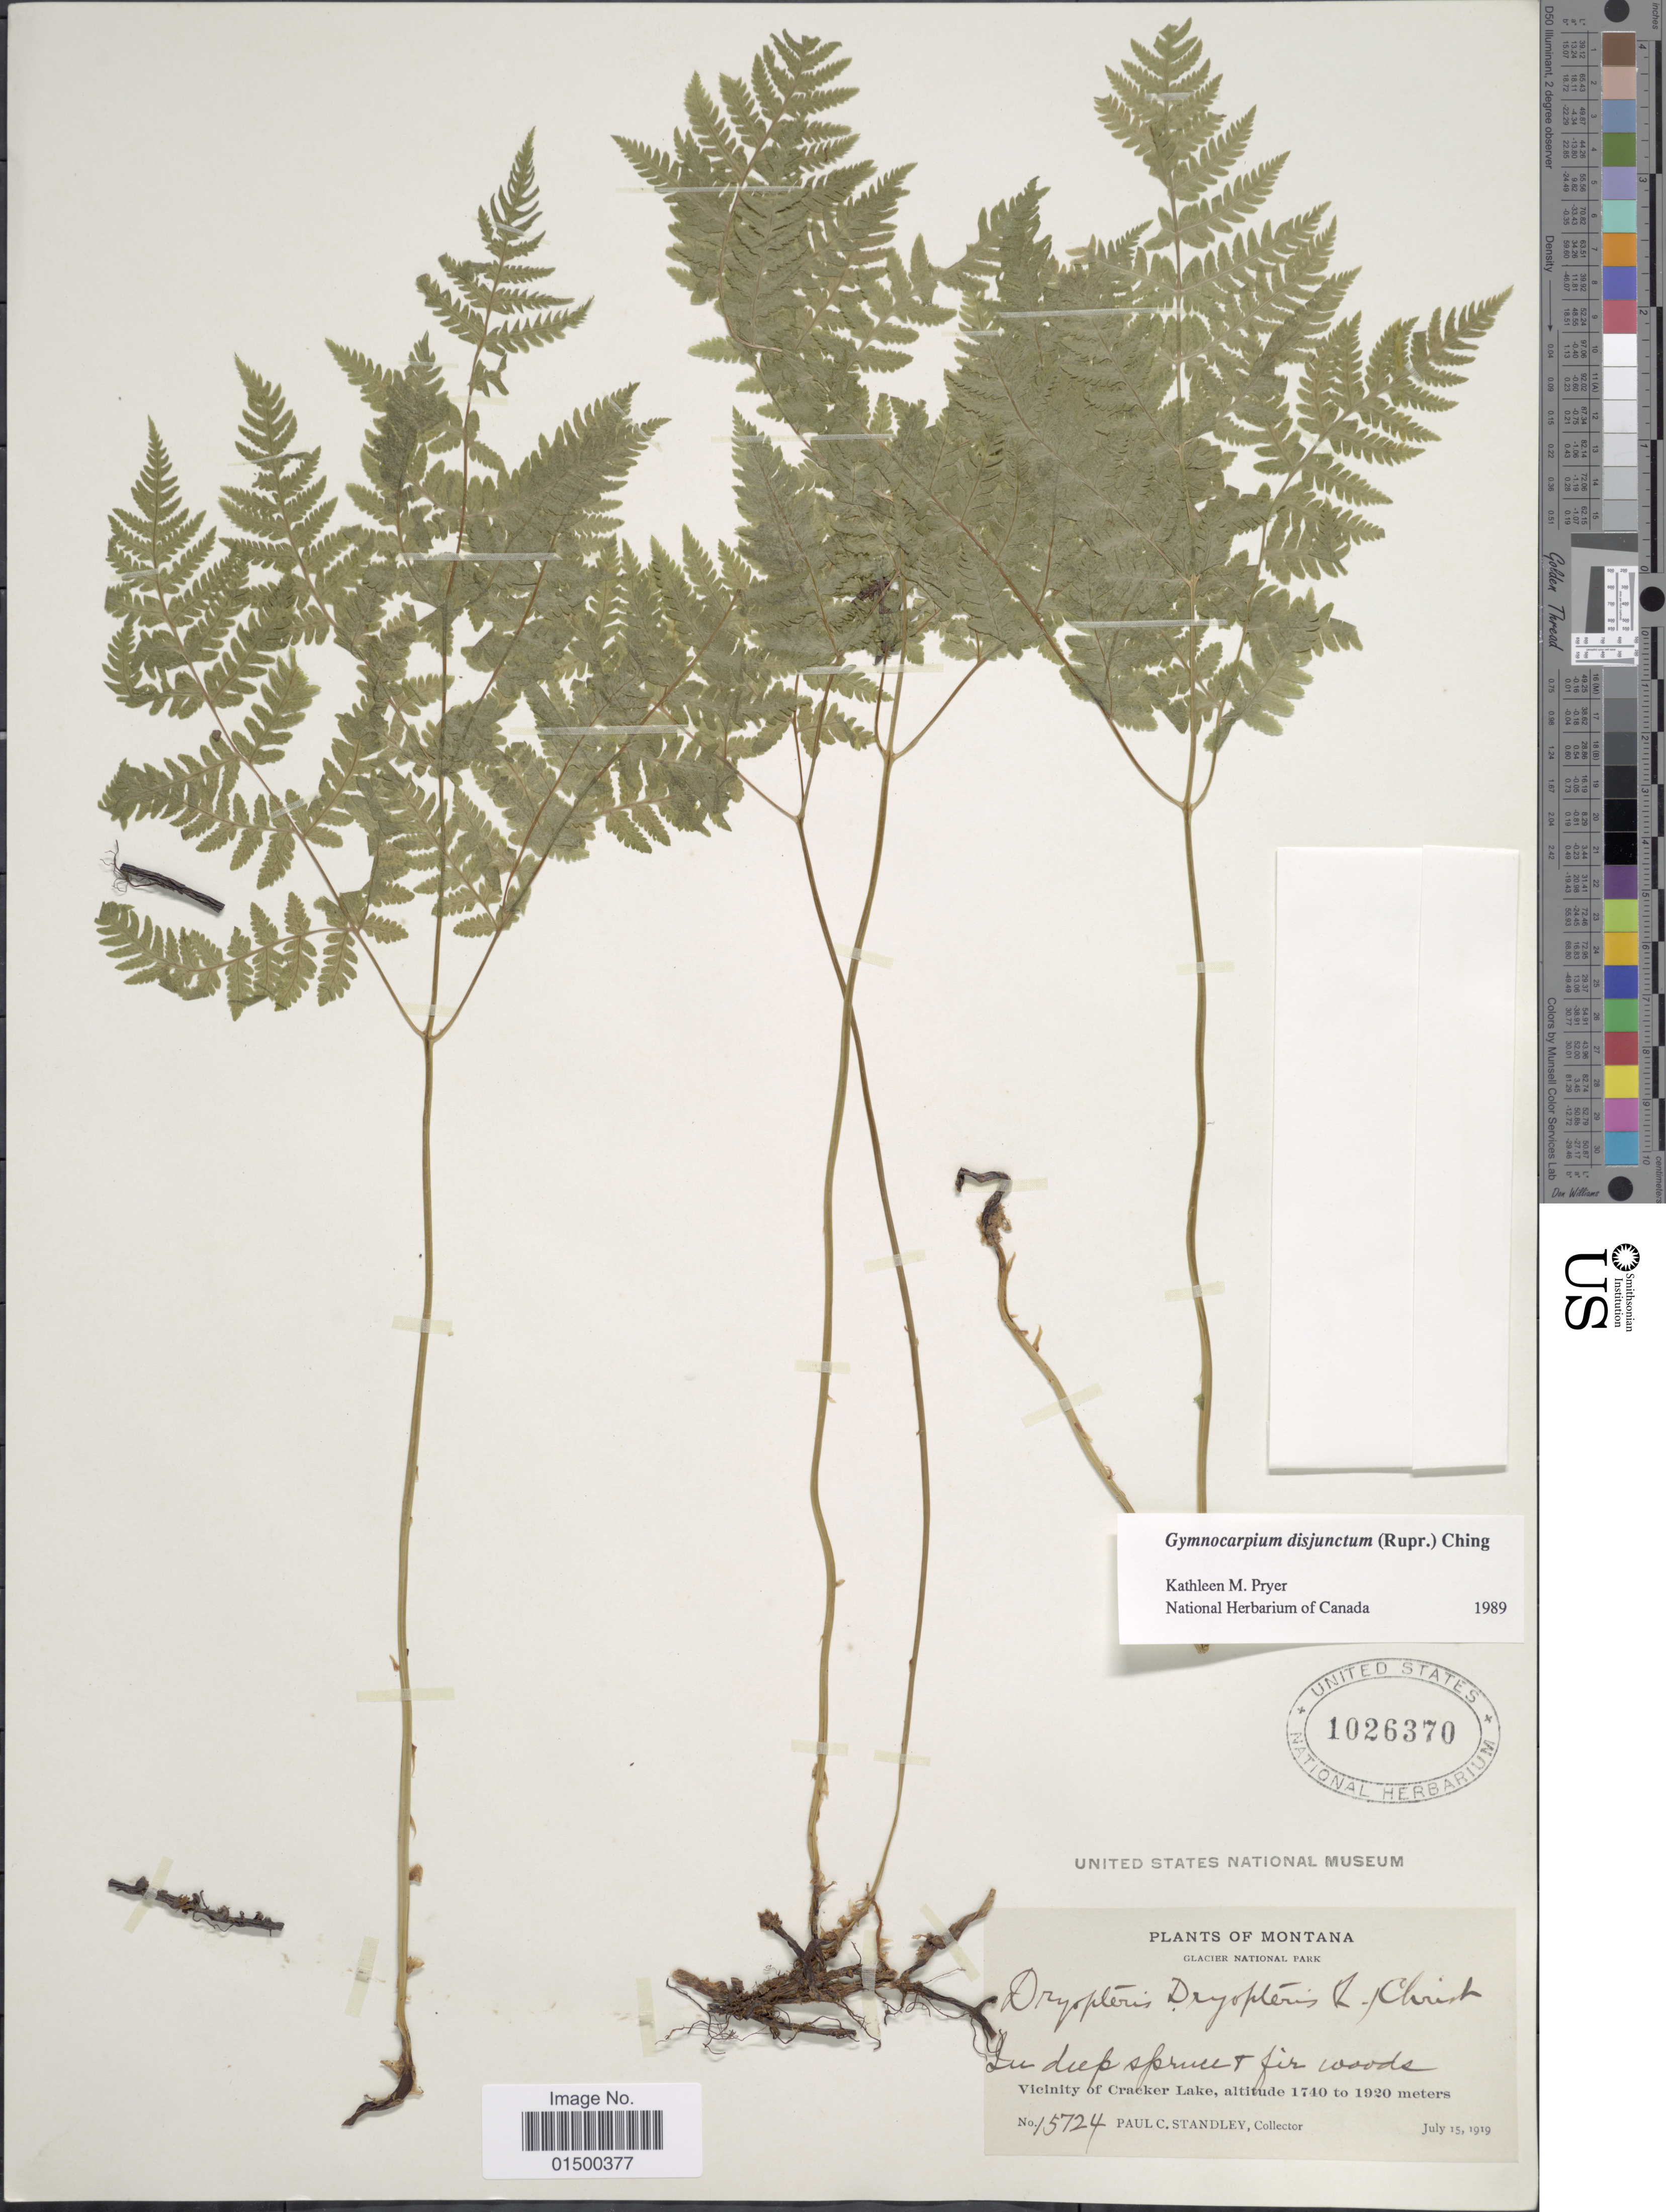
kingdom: Plantae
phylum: Tracheophyta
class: Polypodiopsida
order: Polypodiales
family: Cystopteridaceae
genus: Gymnocarpium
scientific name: Gymnocarpium disjunctum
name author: (Rupr.) Ching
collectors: P. C. Standley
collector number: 15724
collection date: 1919-07-15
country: United States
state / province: Montana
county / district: Glacier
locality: Glacier National Park, Vicinity of Cracker Lake, Montana.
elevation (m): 1740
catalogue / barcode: US 1026370